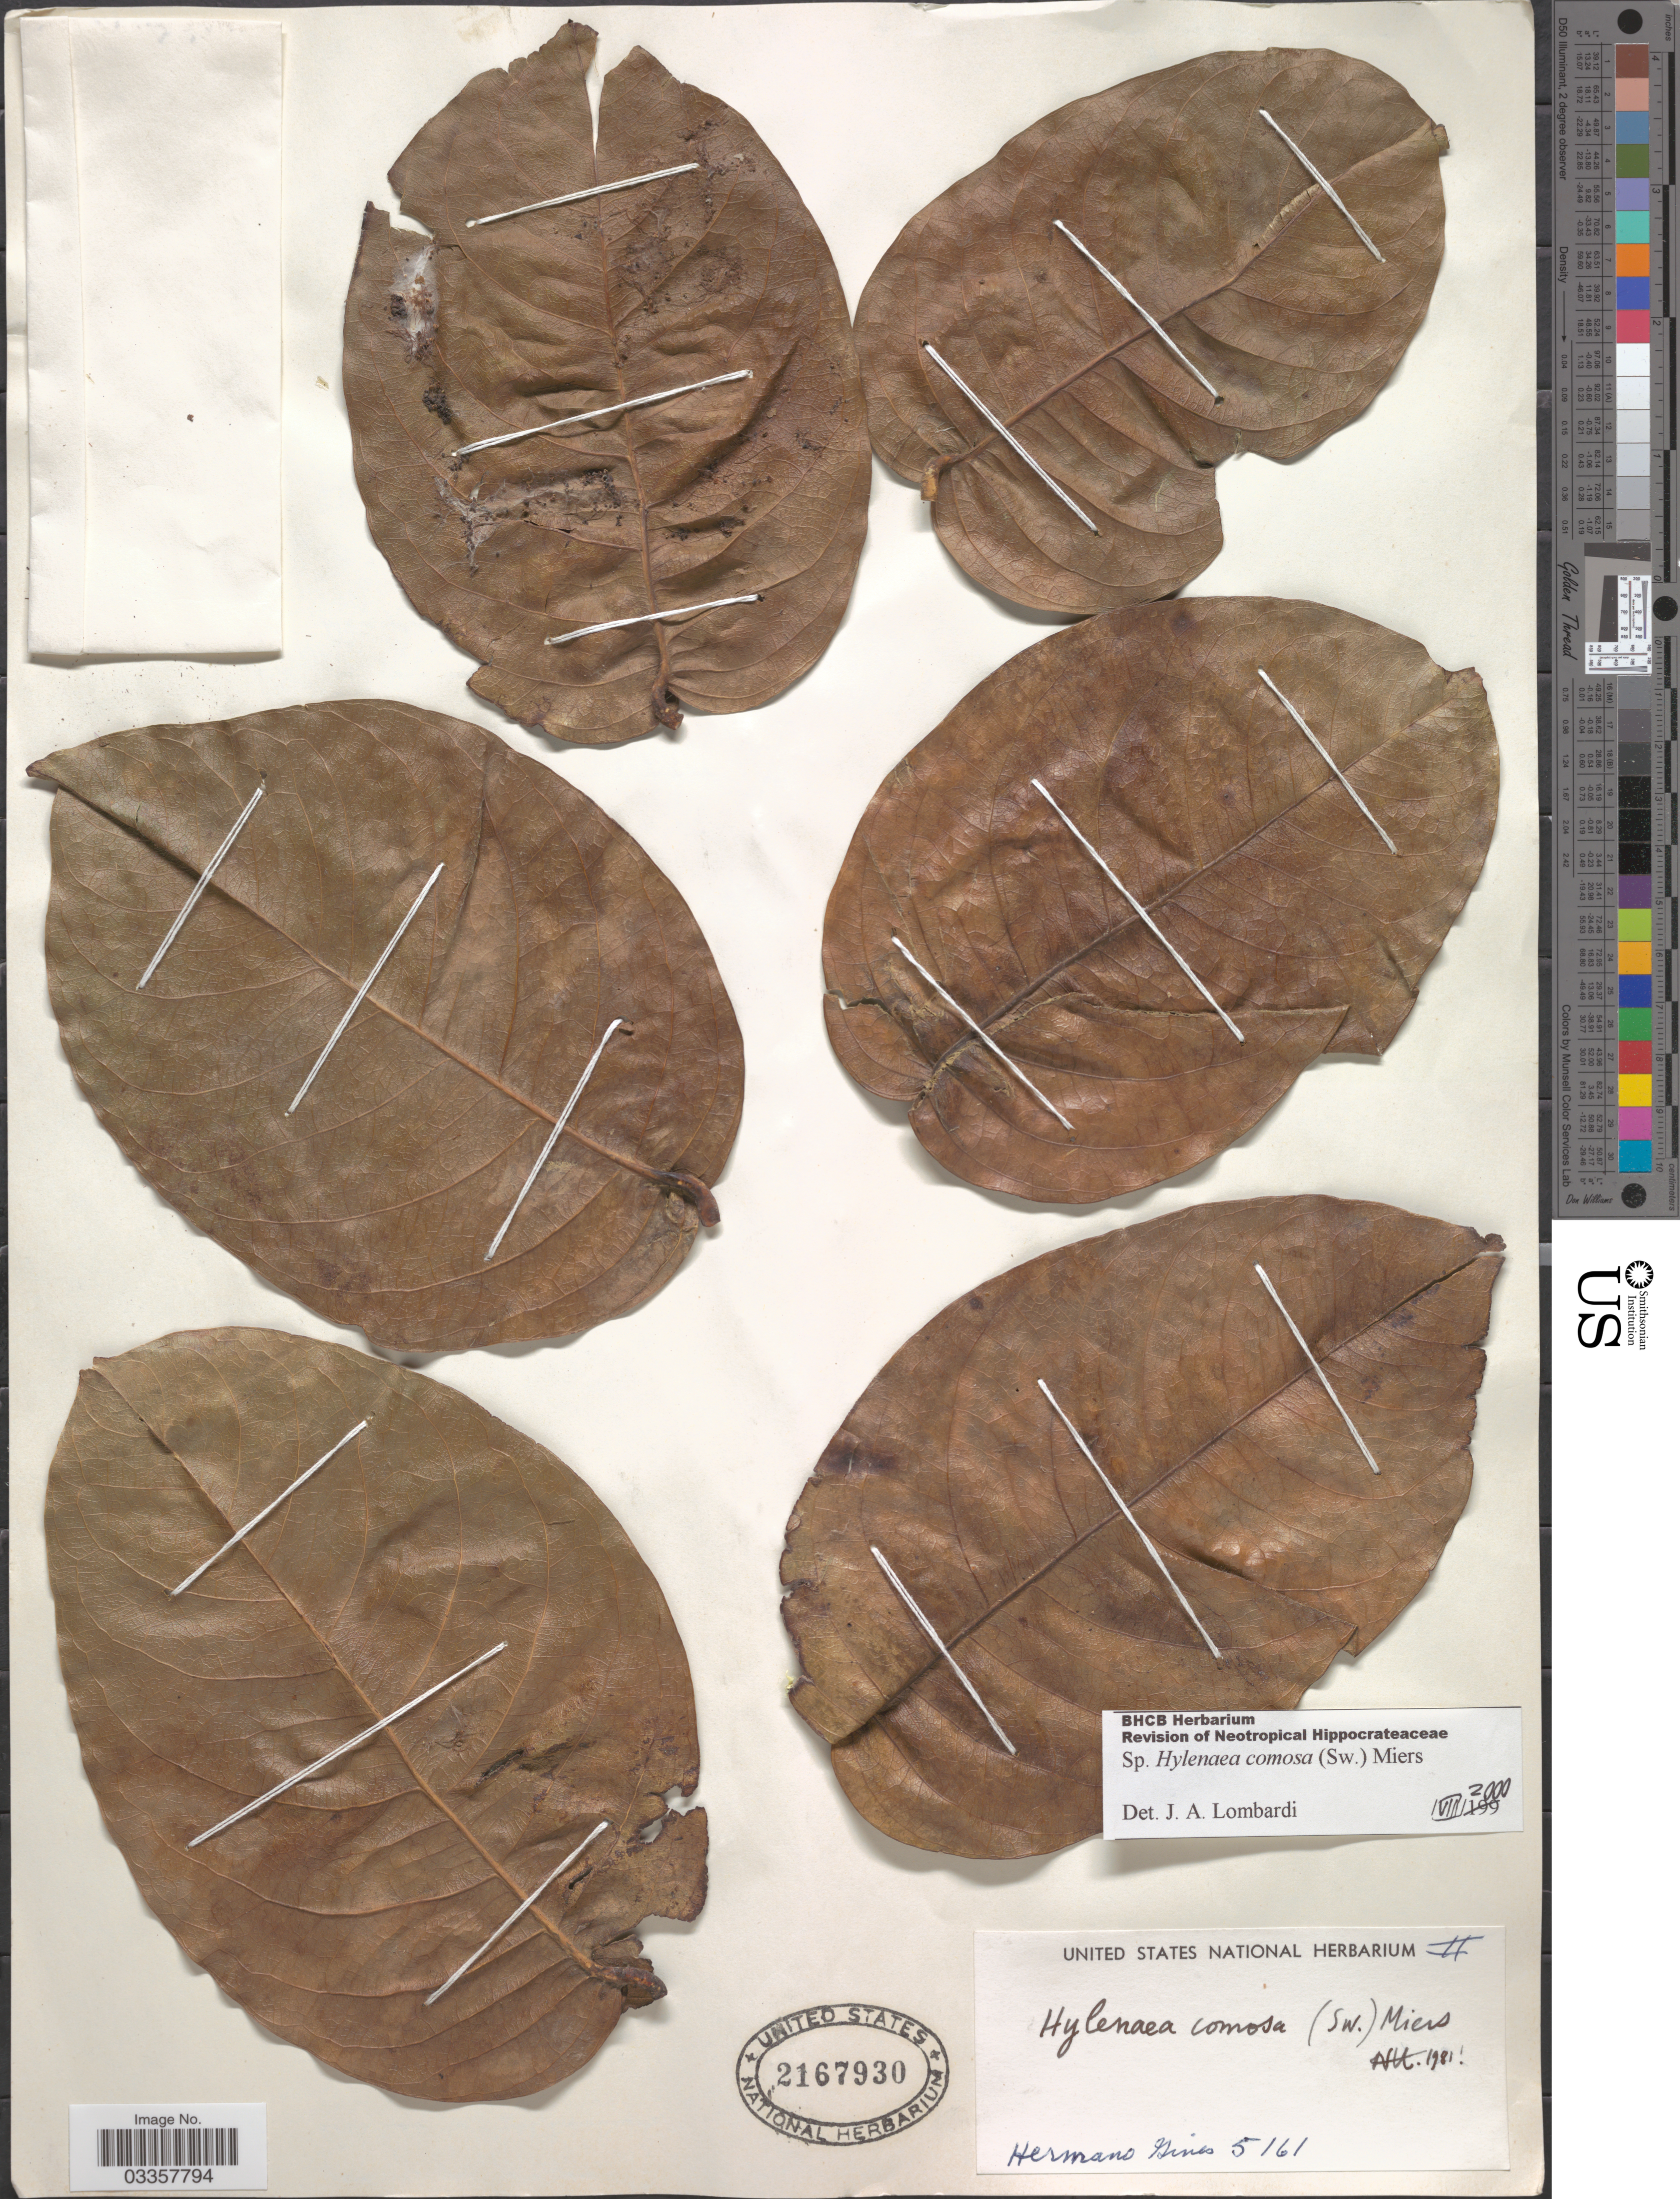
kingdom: Plantae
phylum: Tracheophyta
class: Magnoliopsida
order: Celastrales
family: Celastraceae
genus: Hylenaea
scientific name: Hylenaea comosa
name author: (Sw.) Miers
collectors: Bro. Gines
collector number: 5161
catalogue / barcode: US 2167930